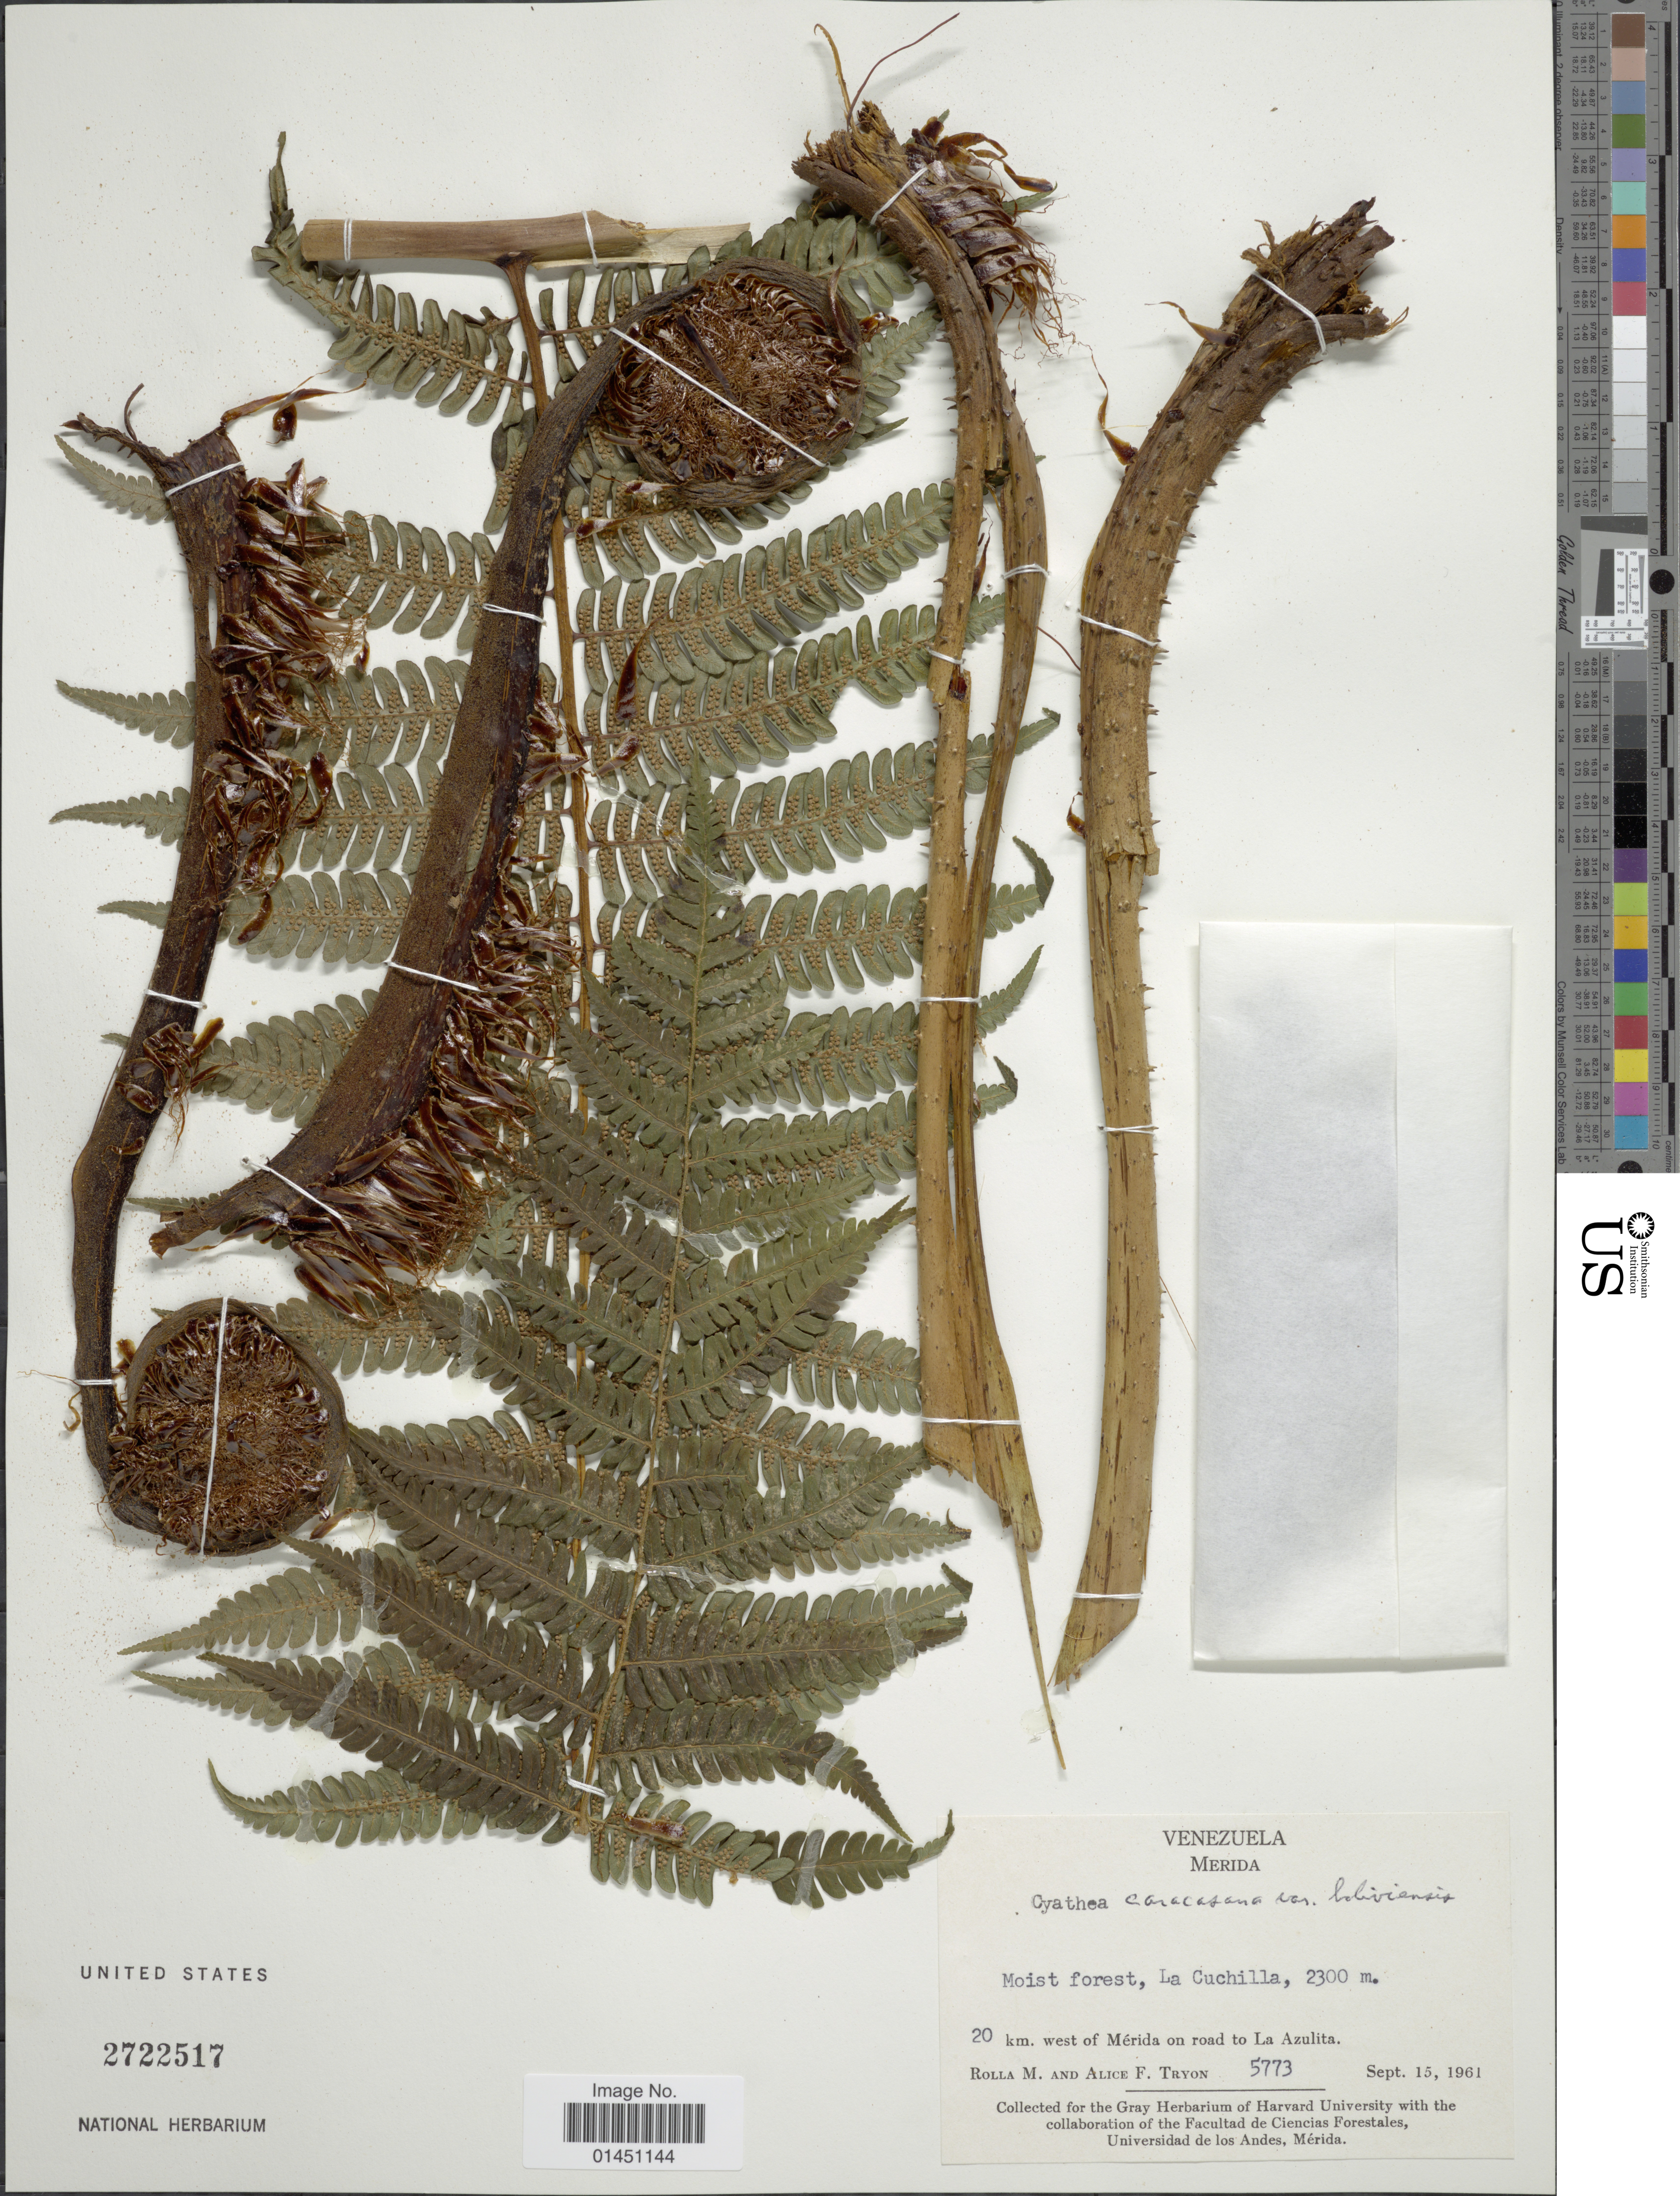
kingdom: Plantae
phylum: Tracheophyta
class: Polypodiopsida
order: Cyatheales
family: Cyatheaceae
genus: Cyathea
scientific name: Cyathea caracasana var. boliviensis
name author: (Rosenst.) R.M. Tryon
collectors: R. M. Tryon & A. F. Tryon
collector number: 5773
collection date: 1961-09-15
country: Venezuela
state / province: Mérida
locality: Moist forest, La Cuchilla, 20 km west of Merida on road to La Azulita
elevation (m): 2300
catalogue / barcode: US 2722517